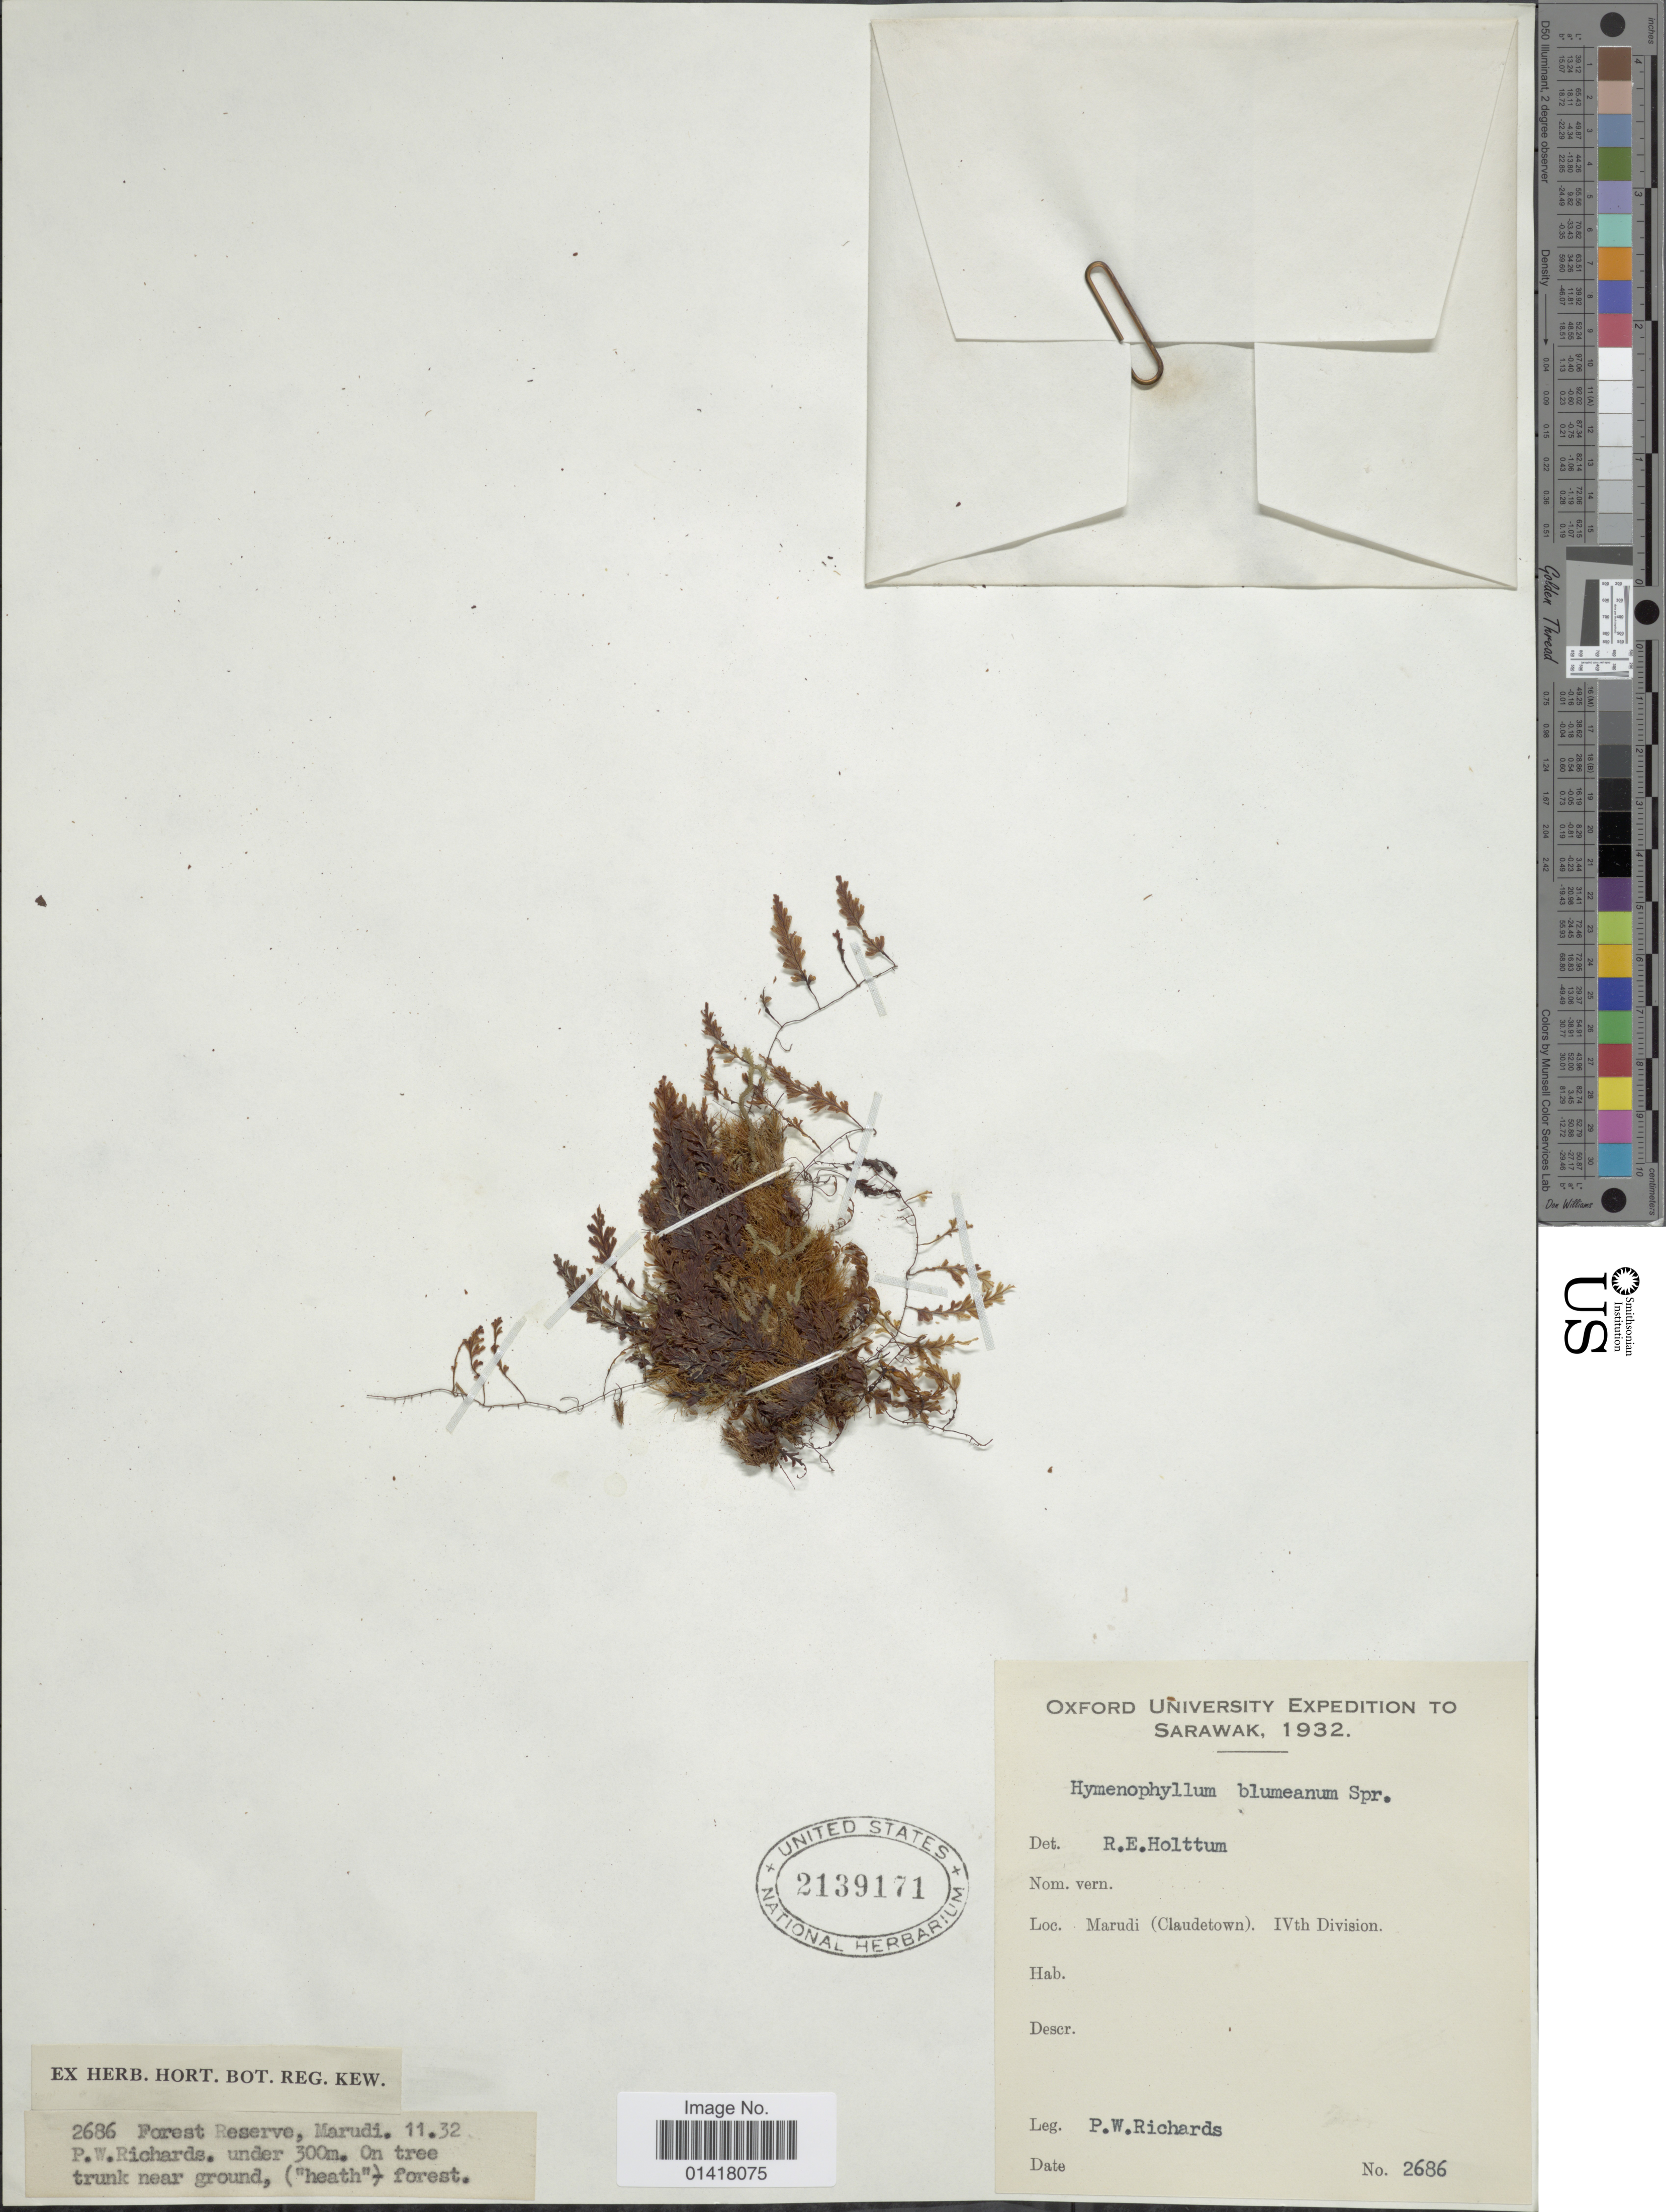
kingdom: Plantae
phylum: Tracheophyta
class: Polypodiopsida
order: Hymenophyllales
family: Hymenophyllaceae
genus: Hymenophyllum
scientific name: Hymenophyllum blumeanum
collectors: P. Richards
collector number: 2686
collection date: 1932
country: Malaysia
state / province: Sarawak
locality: Marudi (Claudetown). IVth Division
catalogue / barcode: US 2139171